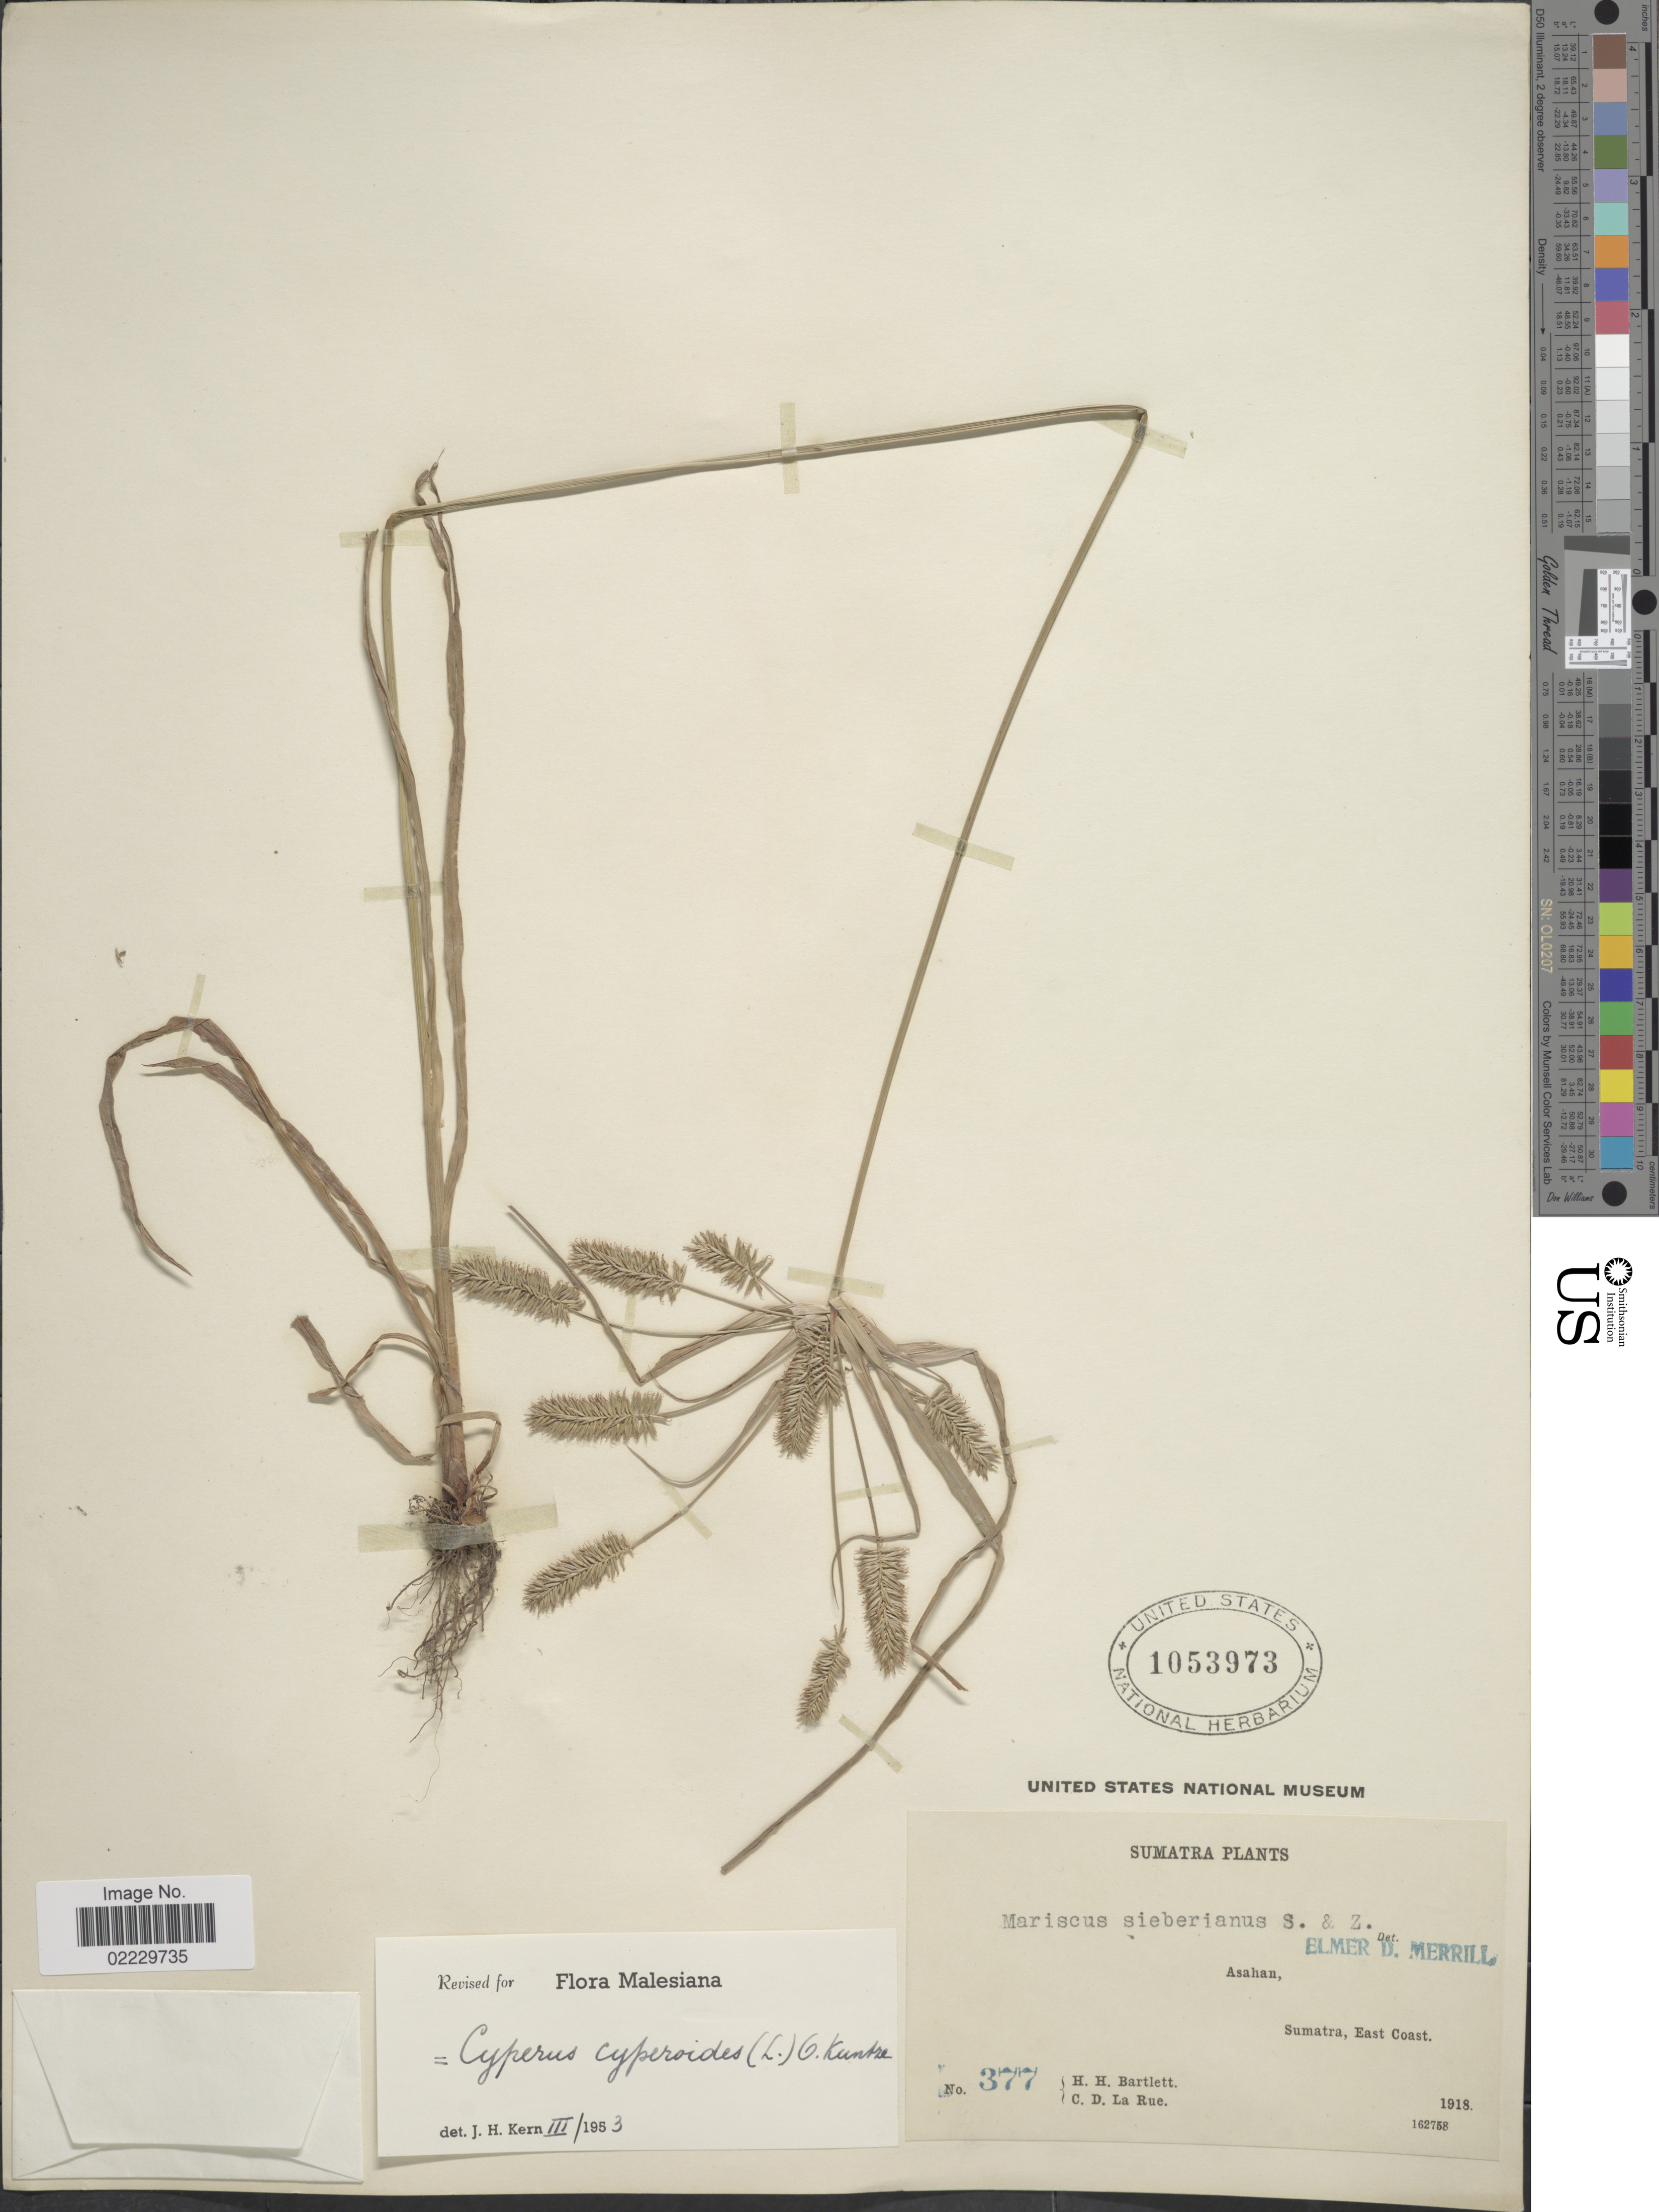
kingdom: Plantae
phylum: Tracheophyta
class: Liliopsida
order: Poales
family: Cyperaceae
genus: Cyperus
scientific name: Cyperus cyperoides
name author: (L.) Kuntze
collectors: H. H. Bartlett & C. La Rue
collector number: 377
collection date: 1918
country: Indonesia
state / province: Sumatra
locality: Asahan, Sumastra, East Coast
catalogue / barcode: US 1053973